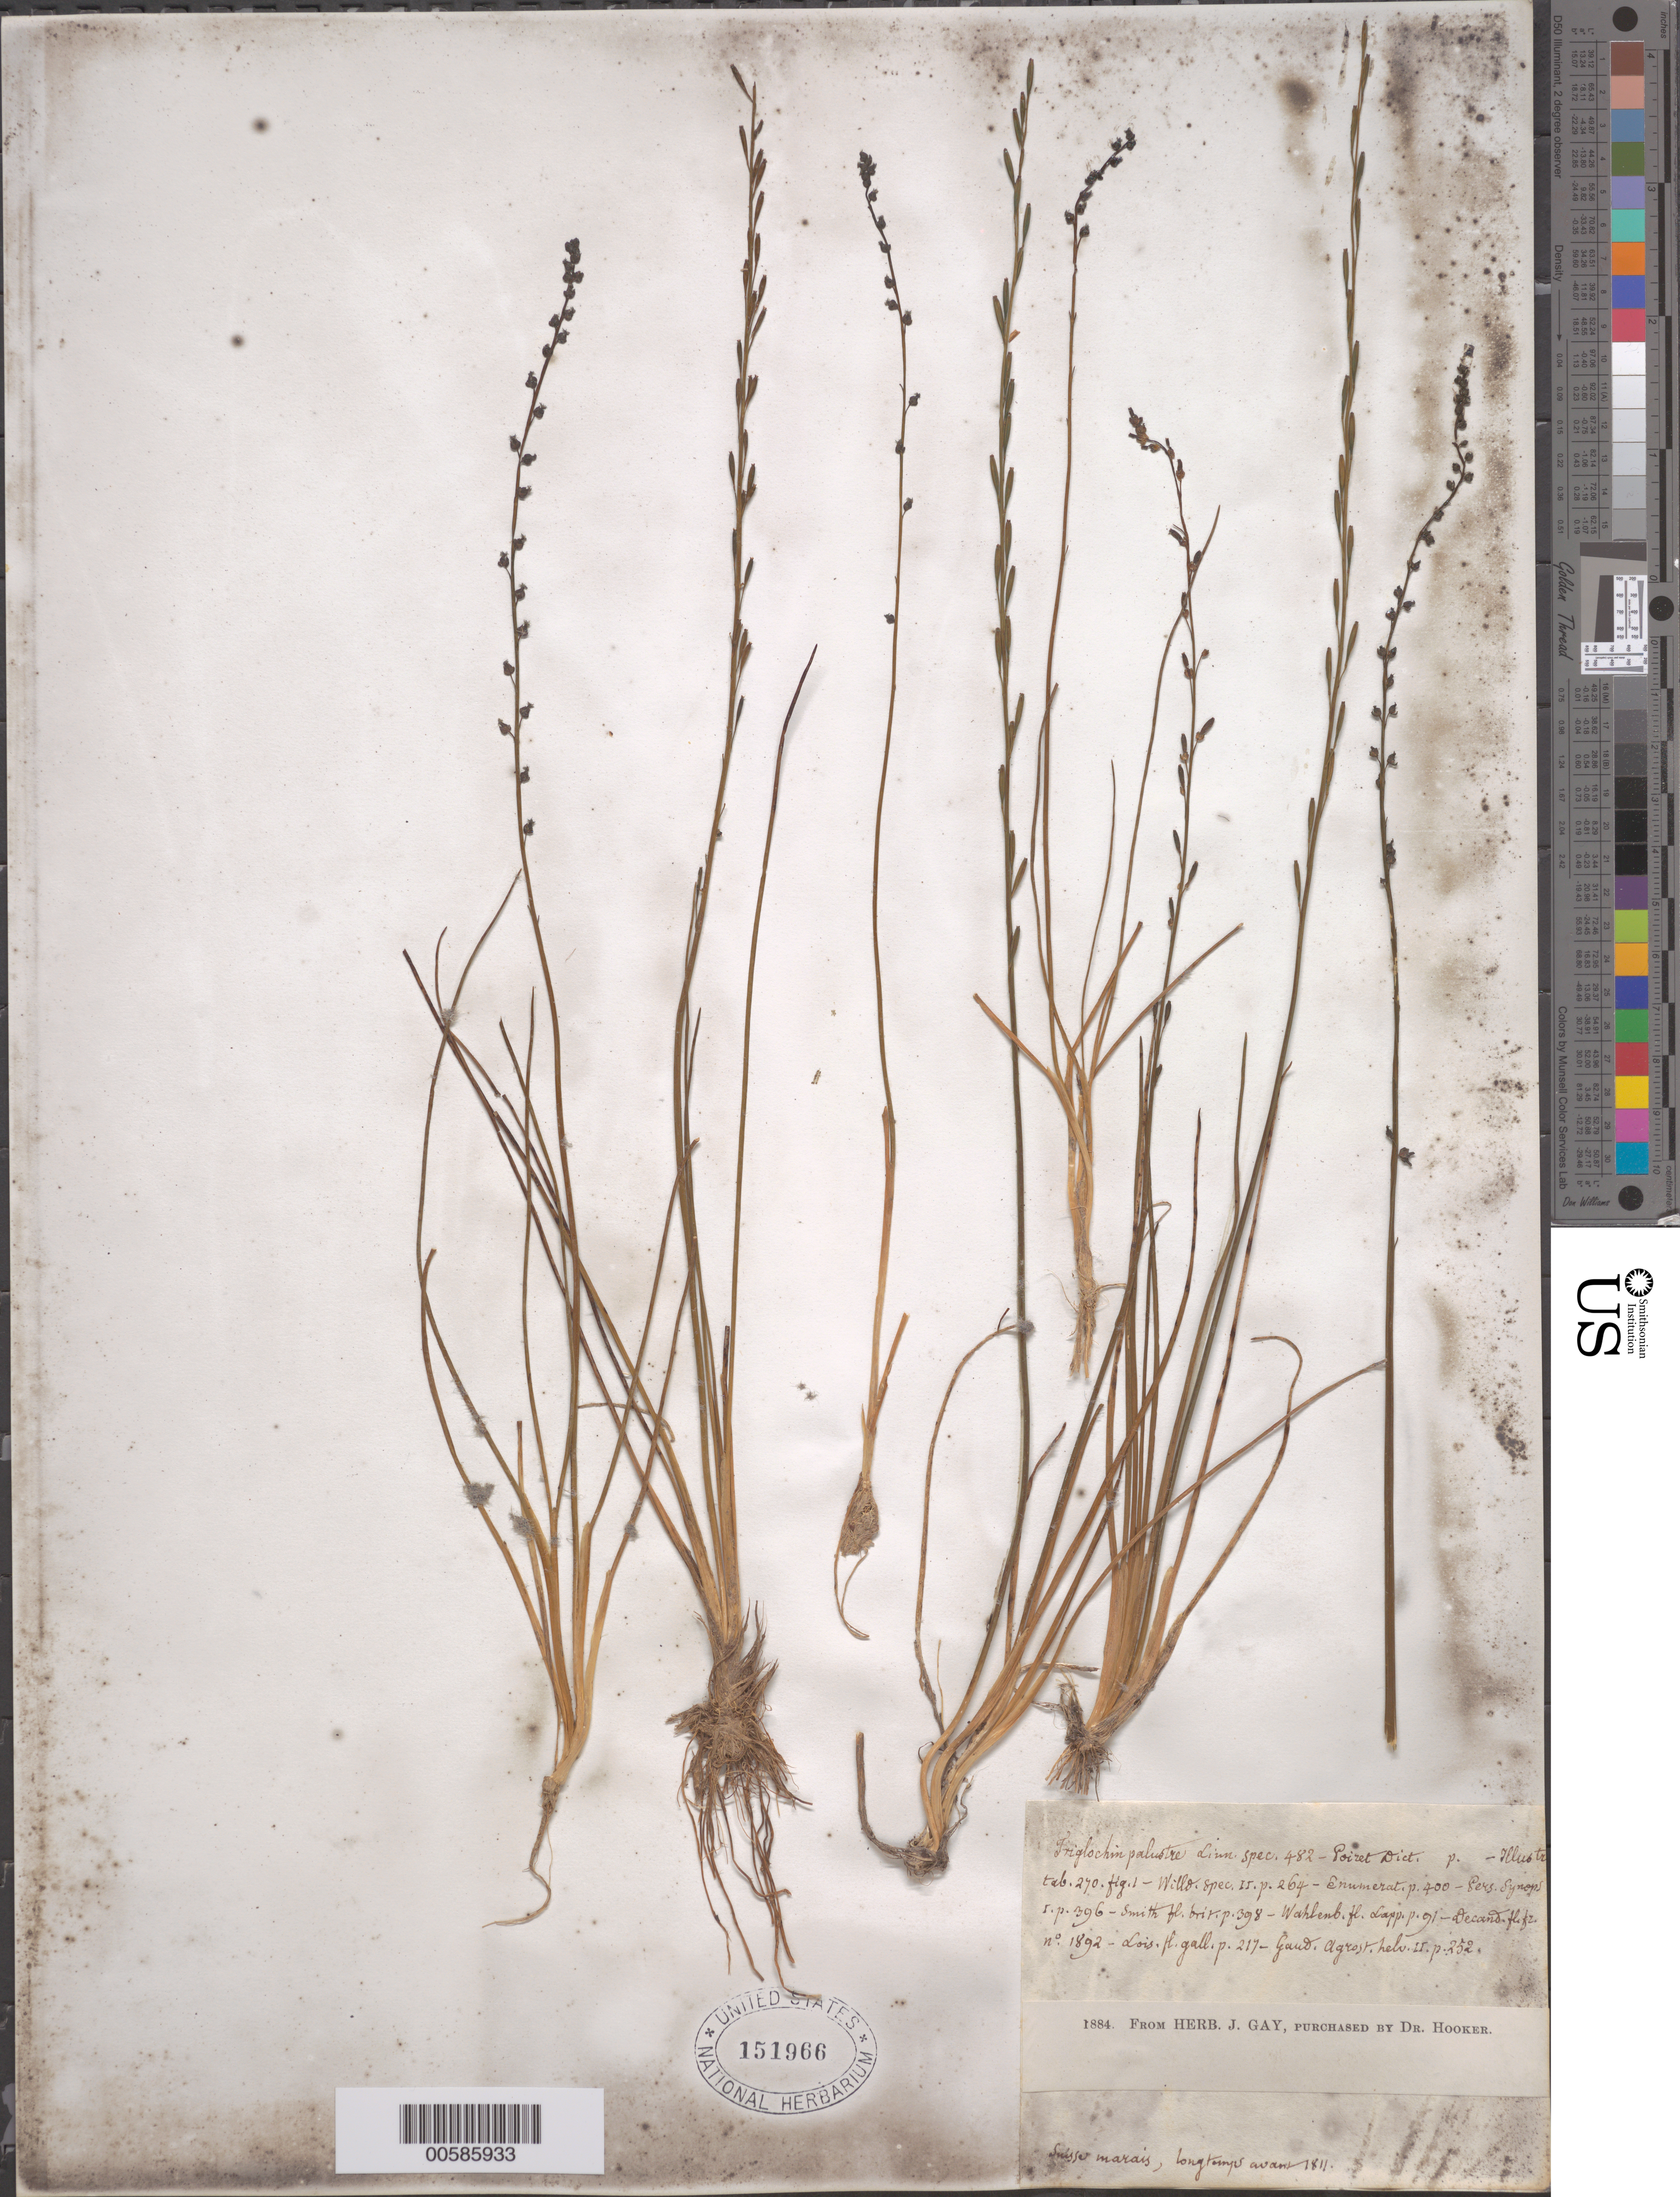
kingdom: Plantae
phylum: Tracheophyta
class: Liliopsida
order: Alismatales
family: Juncaginaceae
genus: Triglochin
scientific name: Triglochin palustris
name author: L.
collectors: -. Hooker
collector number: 1892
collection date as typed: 1884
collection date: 1884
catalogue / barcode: US 151966